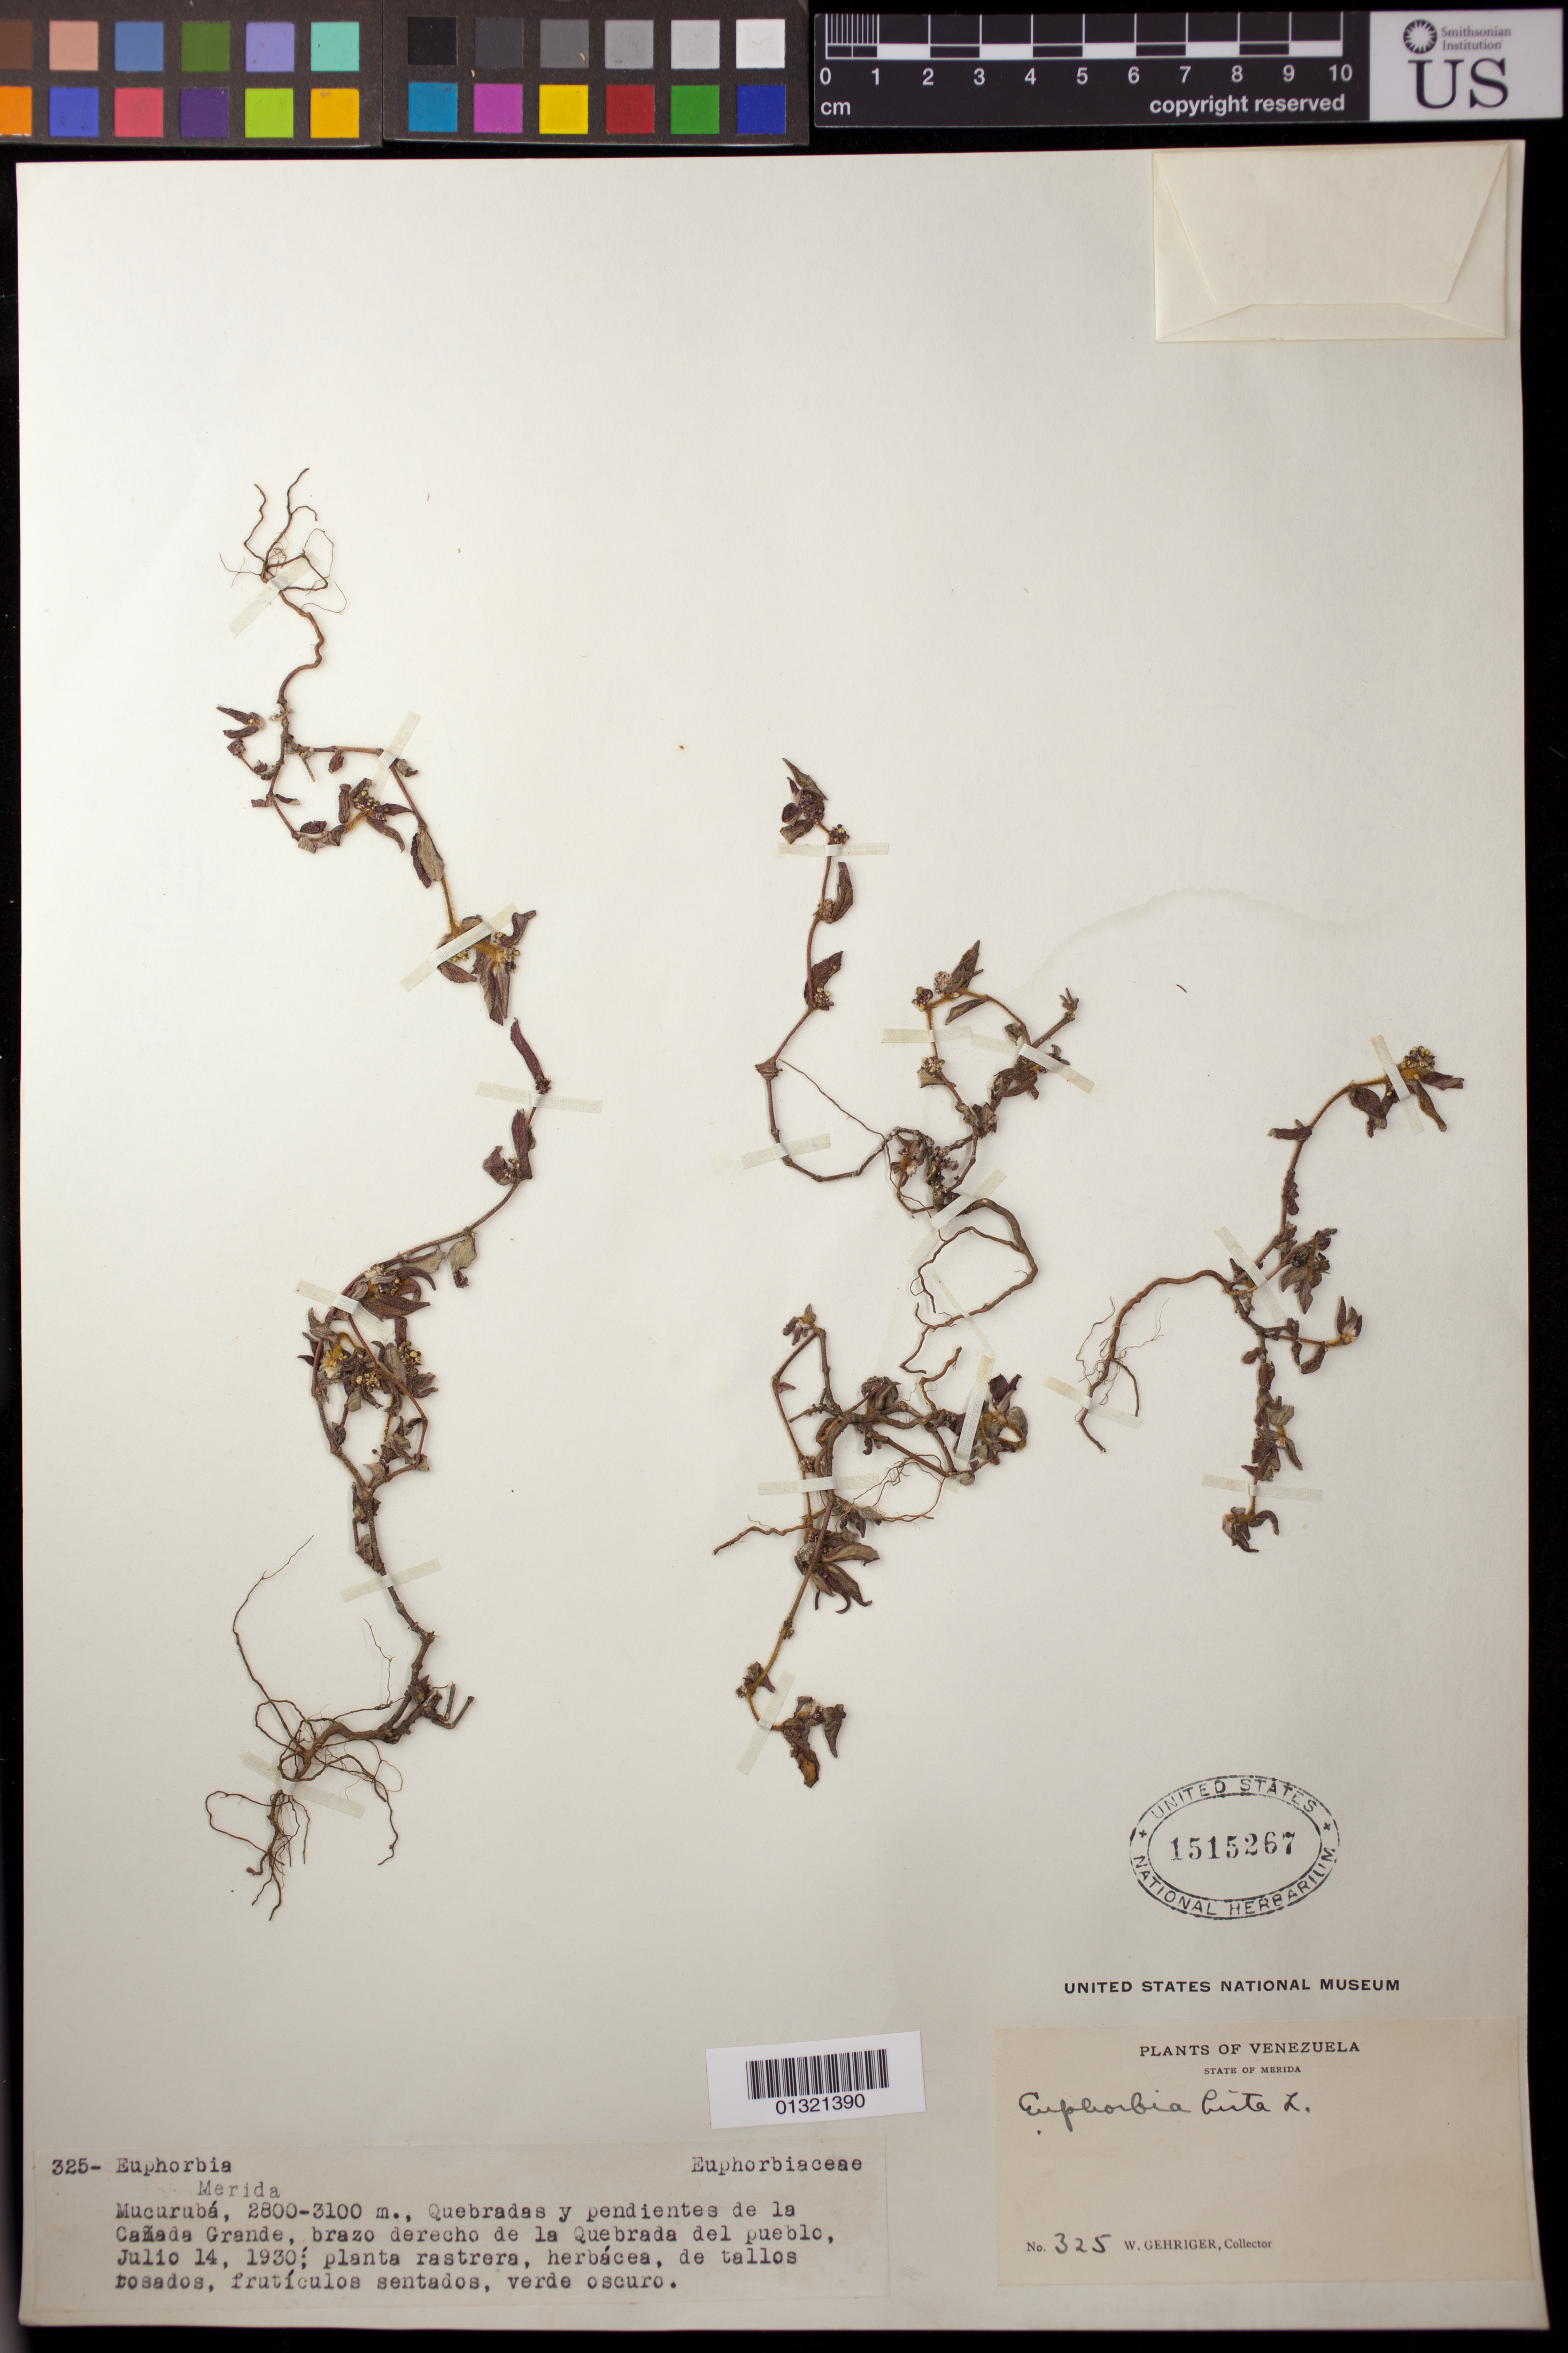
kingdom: Plantae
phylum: Tracheophyta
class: Magnoliopsida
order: Malpighiales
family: Euphorbiaceae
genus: Euphorbia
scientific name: Euphorbia hirta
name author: L.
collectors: W. Gehriger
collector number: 325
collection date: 1930-07-14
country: Venezuela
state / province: Mérida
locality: Mucurubá, Quebradas y pendientes de la Cañada Grande, brazo derecho de la Quebrada del pueblo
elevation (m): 2800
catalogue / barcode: US 1515267